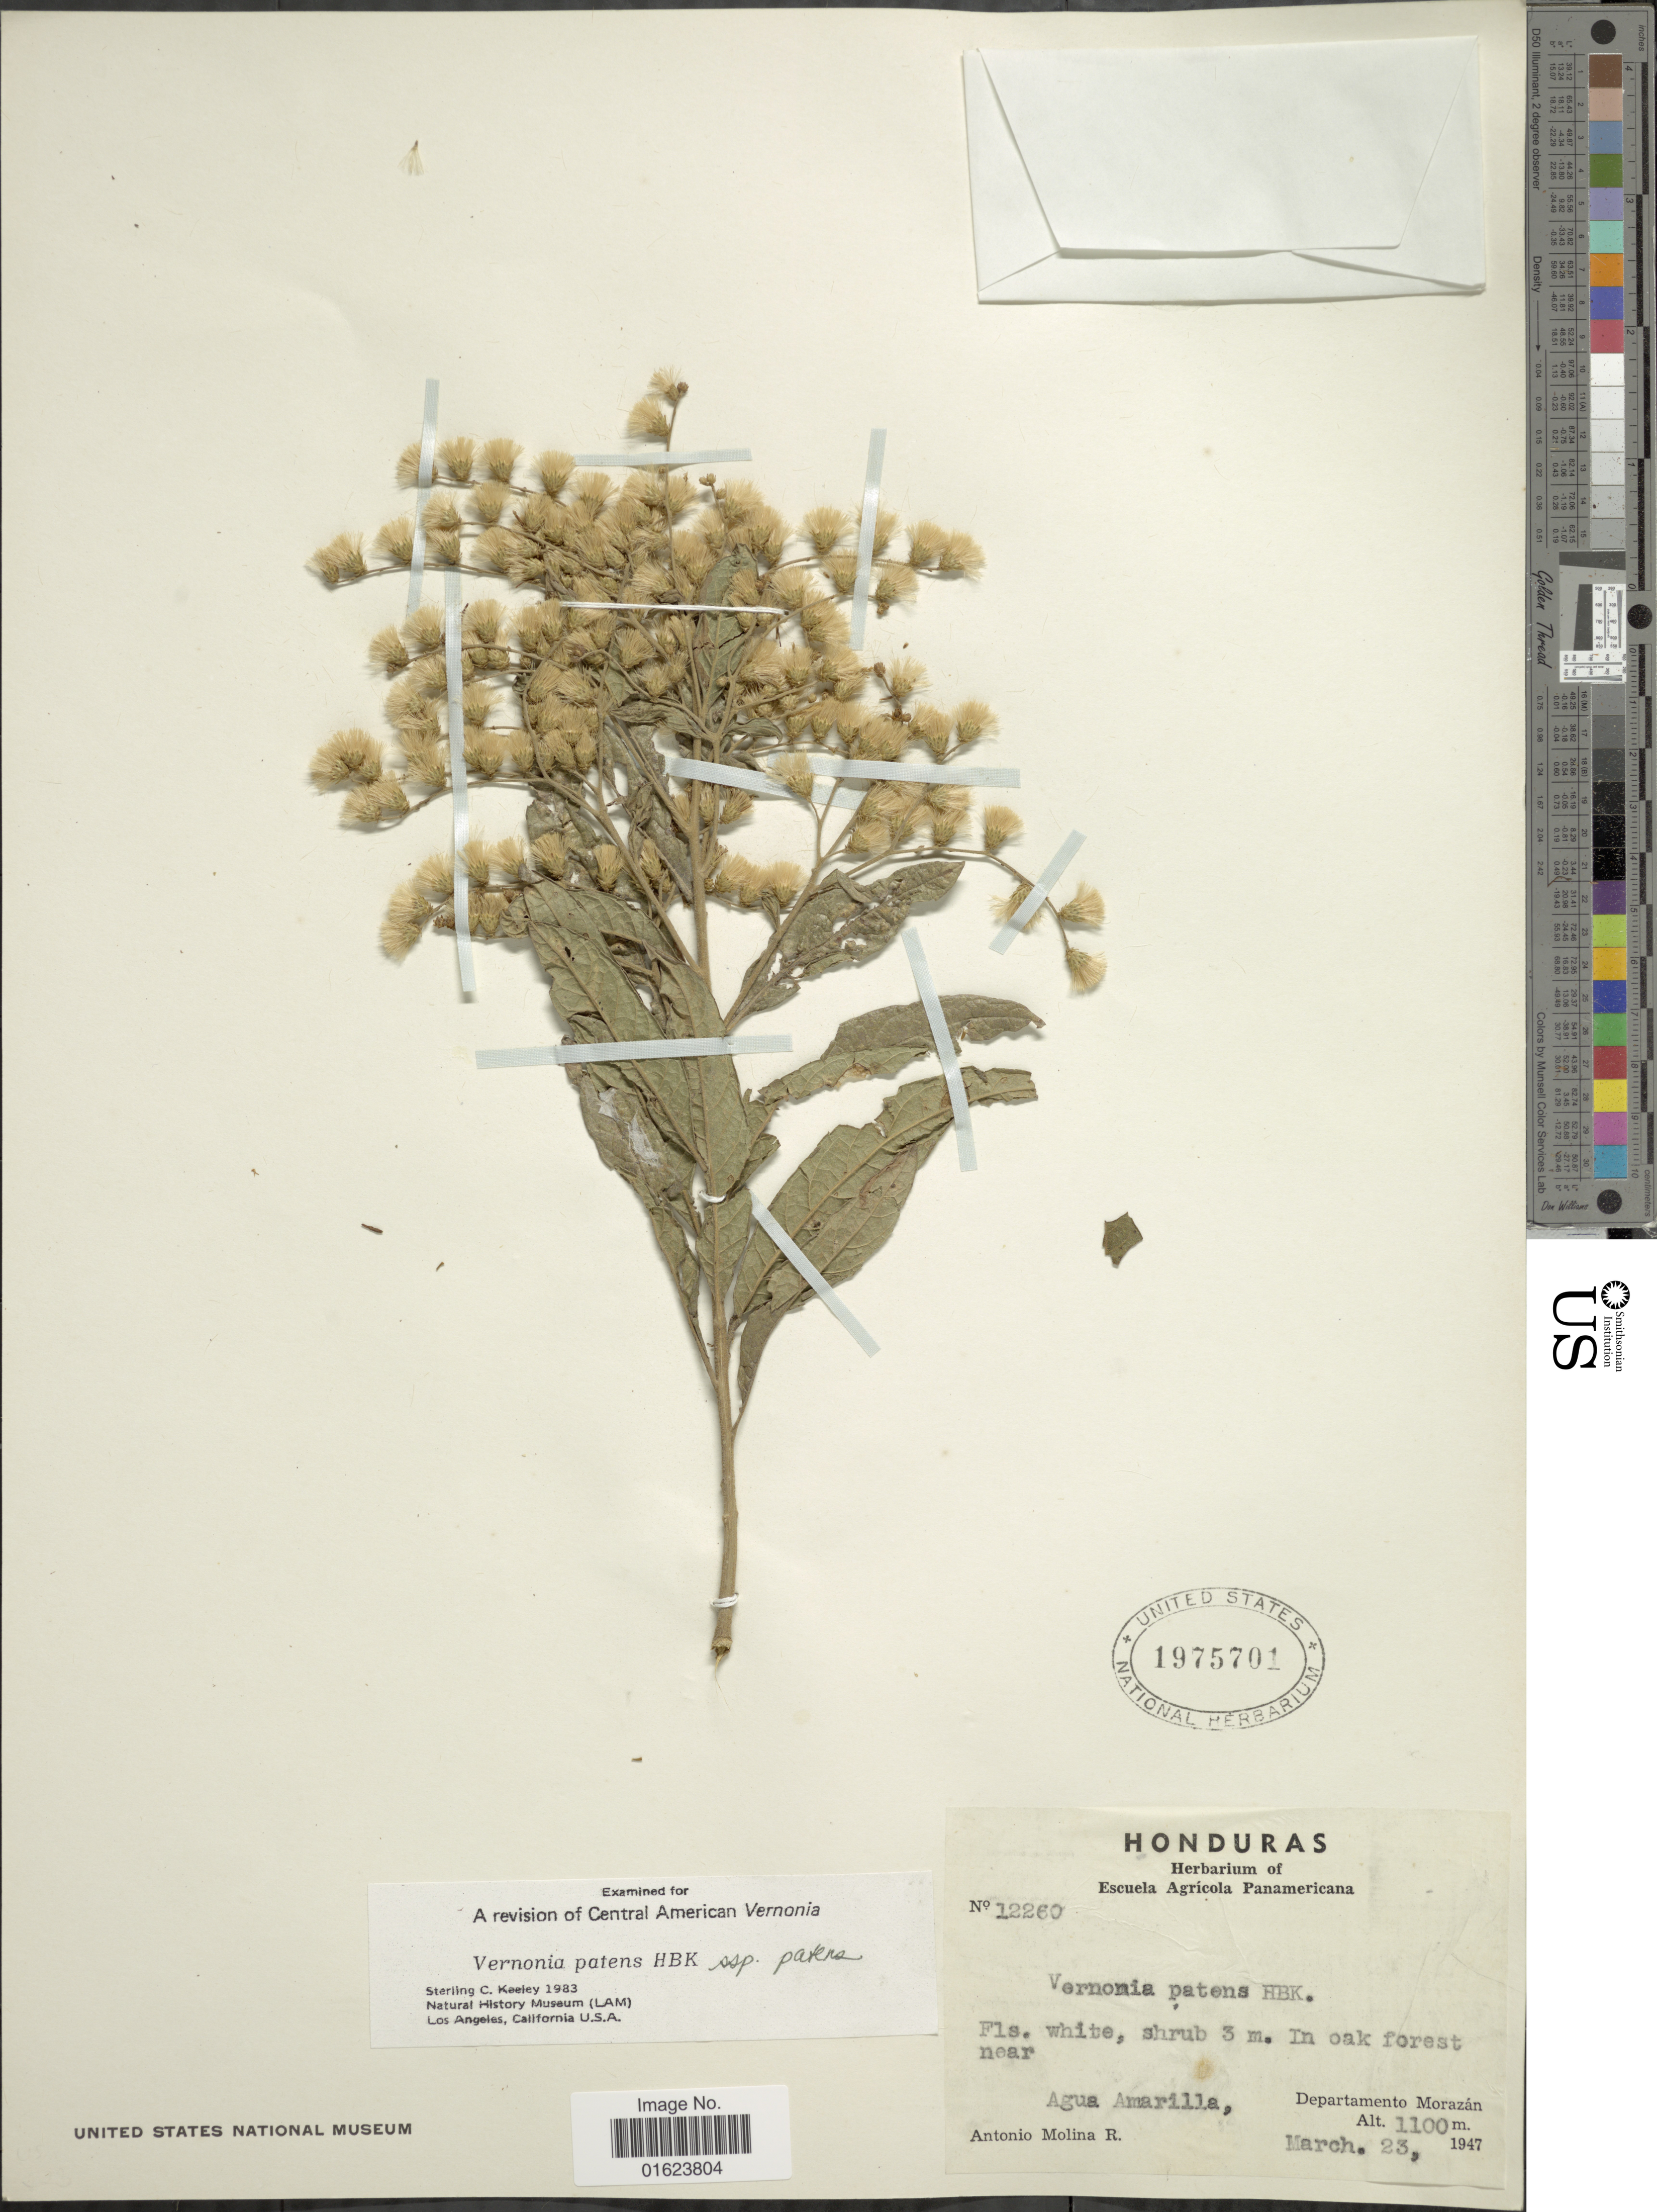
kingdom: Plantae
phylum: Tracheophyta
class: Magnoliopsida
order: Asterales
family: Asteraceae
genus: Vernonanthura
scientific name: Vernonanthura patens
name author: (Kunth) H. Rob.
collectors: A. Molina R.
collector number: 12260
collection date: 1947-03-23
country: Honduras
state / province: Fco. Morazán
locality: Departamento Morazan. Agua Amarilla.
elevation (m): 1100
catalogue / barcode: US 1975701